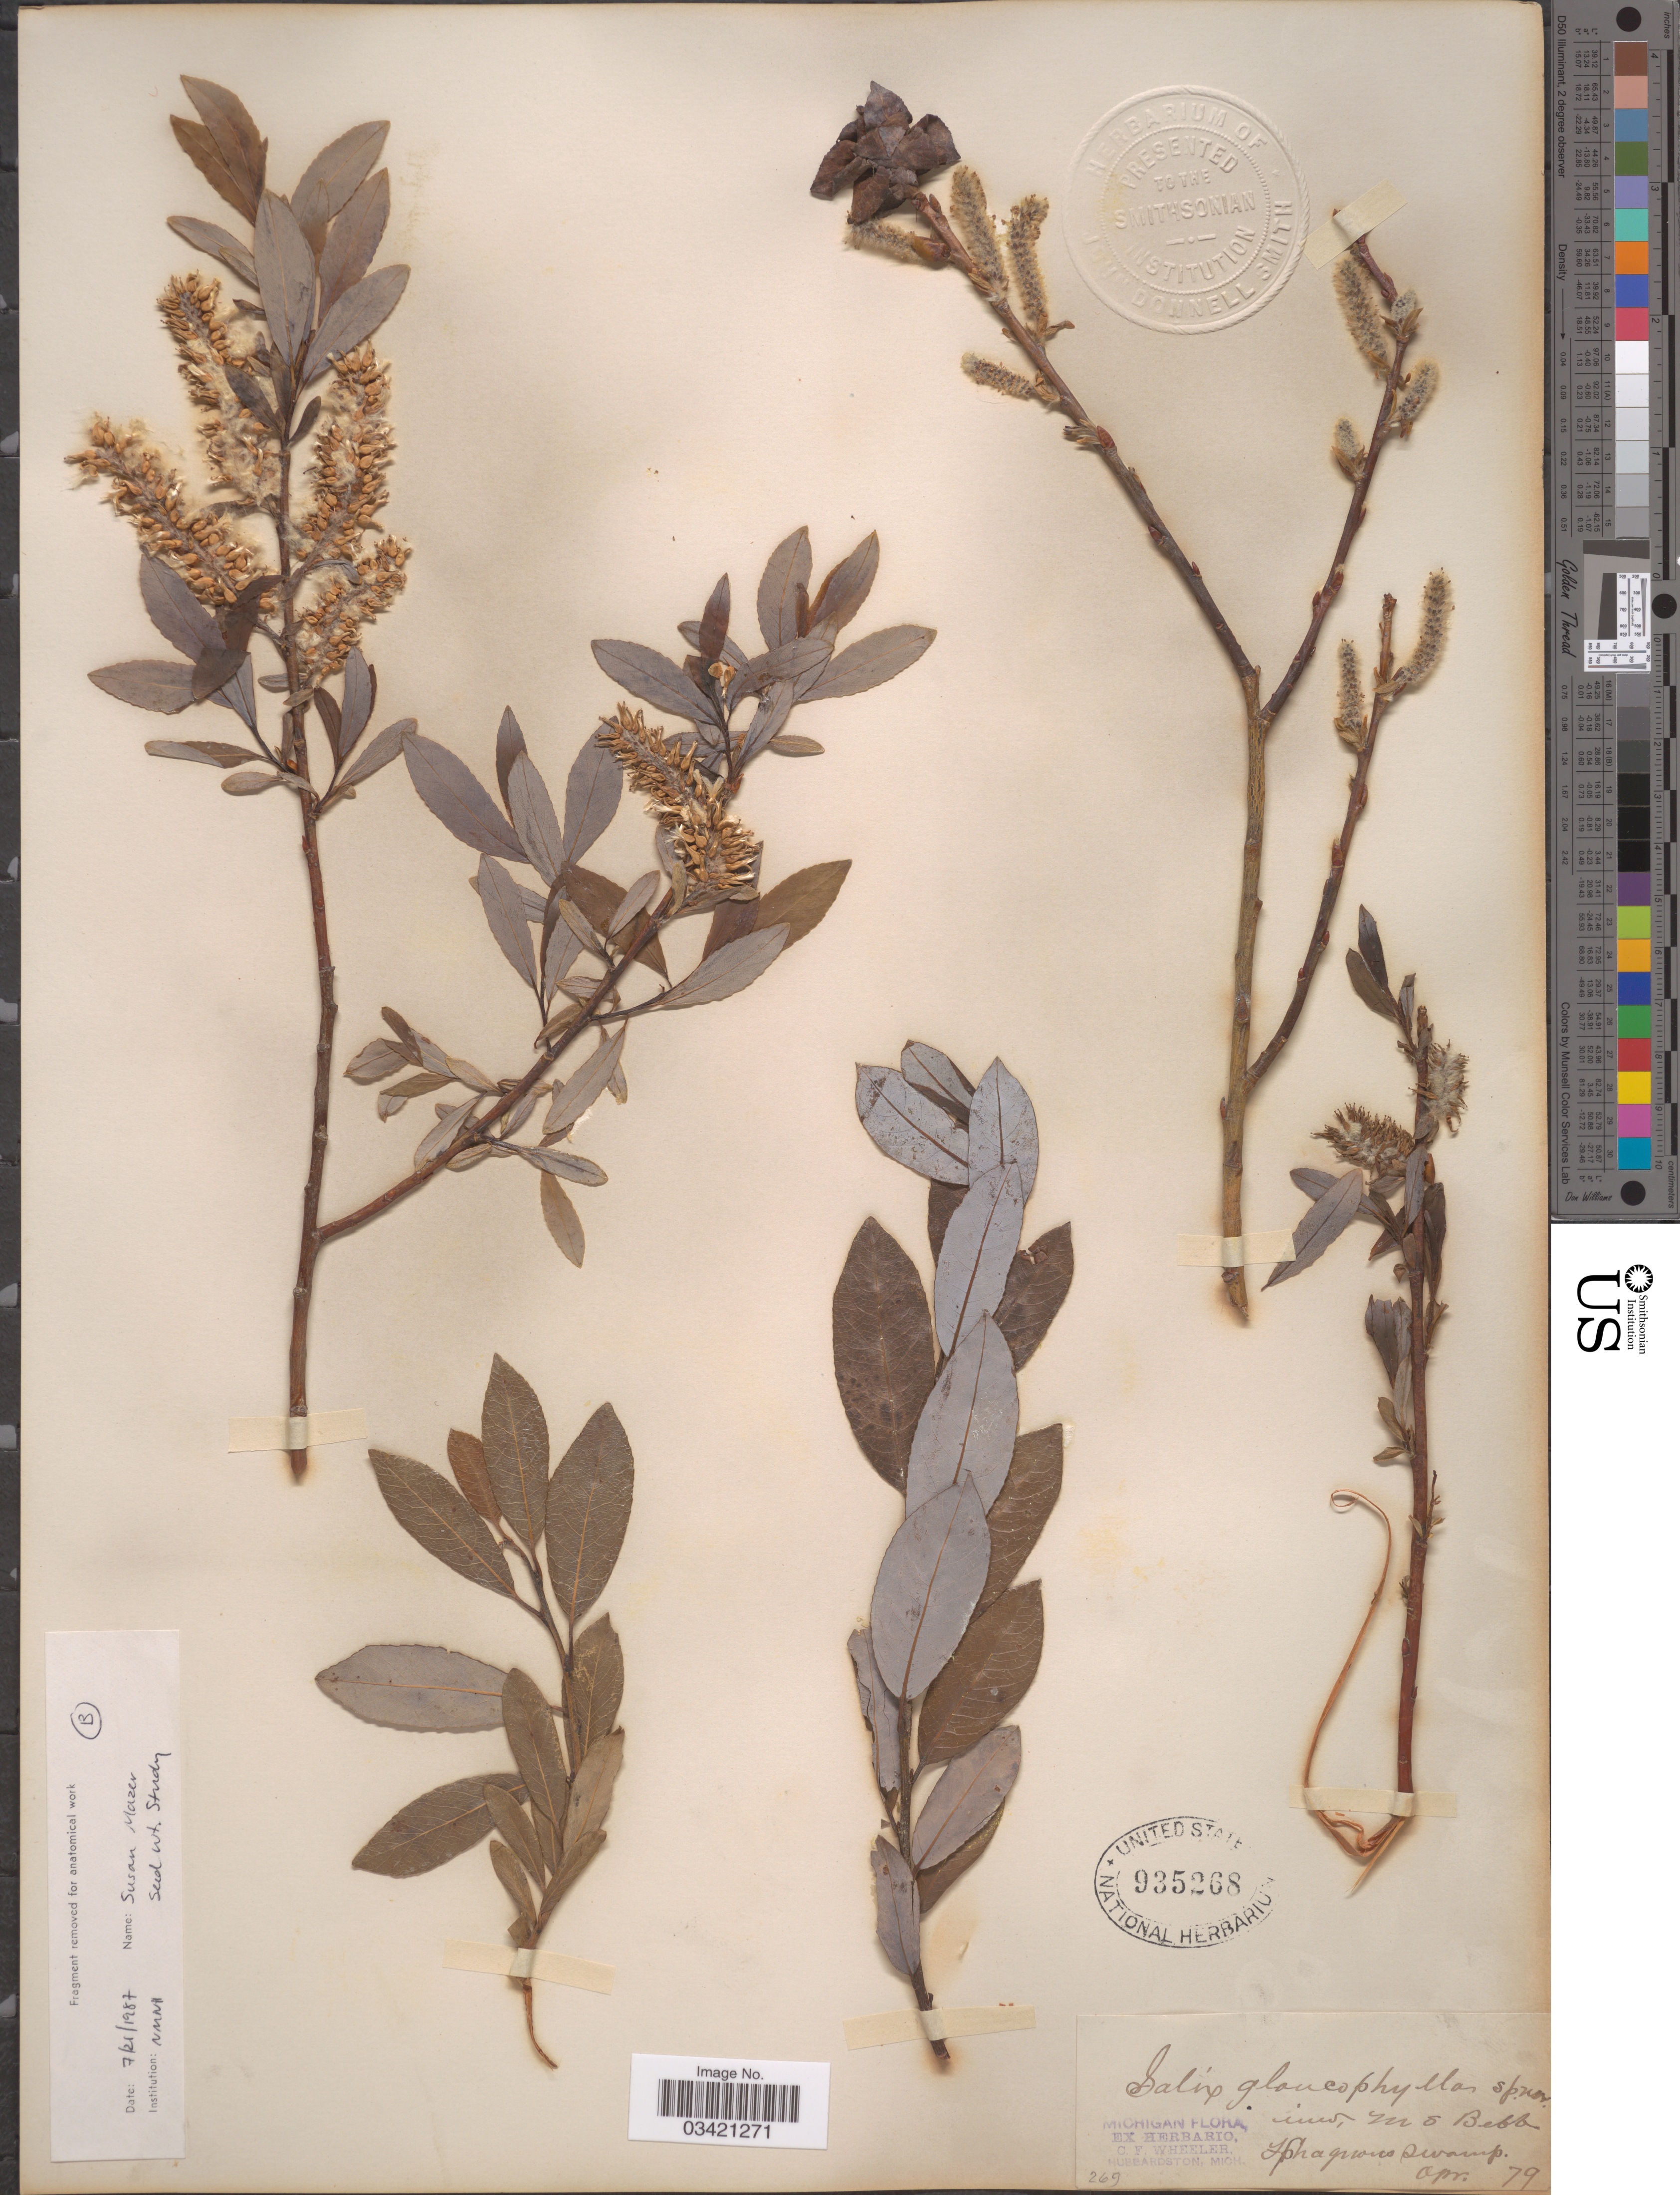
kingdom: Plantae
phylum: Tracheophyta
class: Magnoliopsida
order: Malpighiales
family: Salicaceae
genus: Salix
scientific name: Salix glaucophylla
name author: Andersson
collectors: M. Bebb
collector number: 269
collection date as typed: Transcribed d/m/y: /4/79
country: United States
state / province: Michigan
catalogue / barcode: US 935268